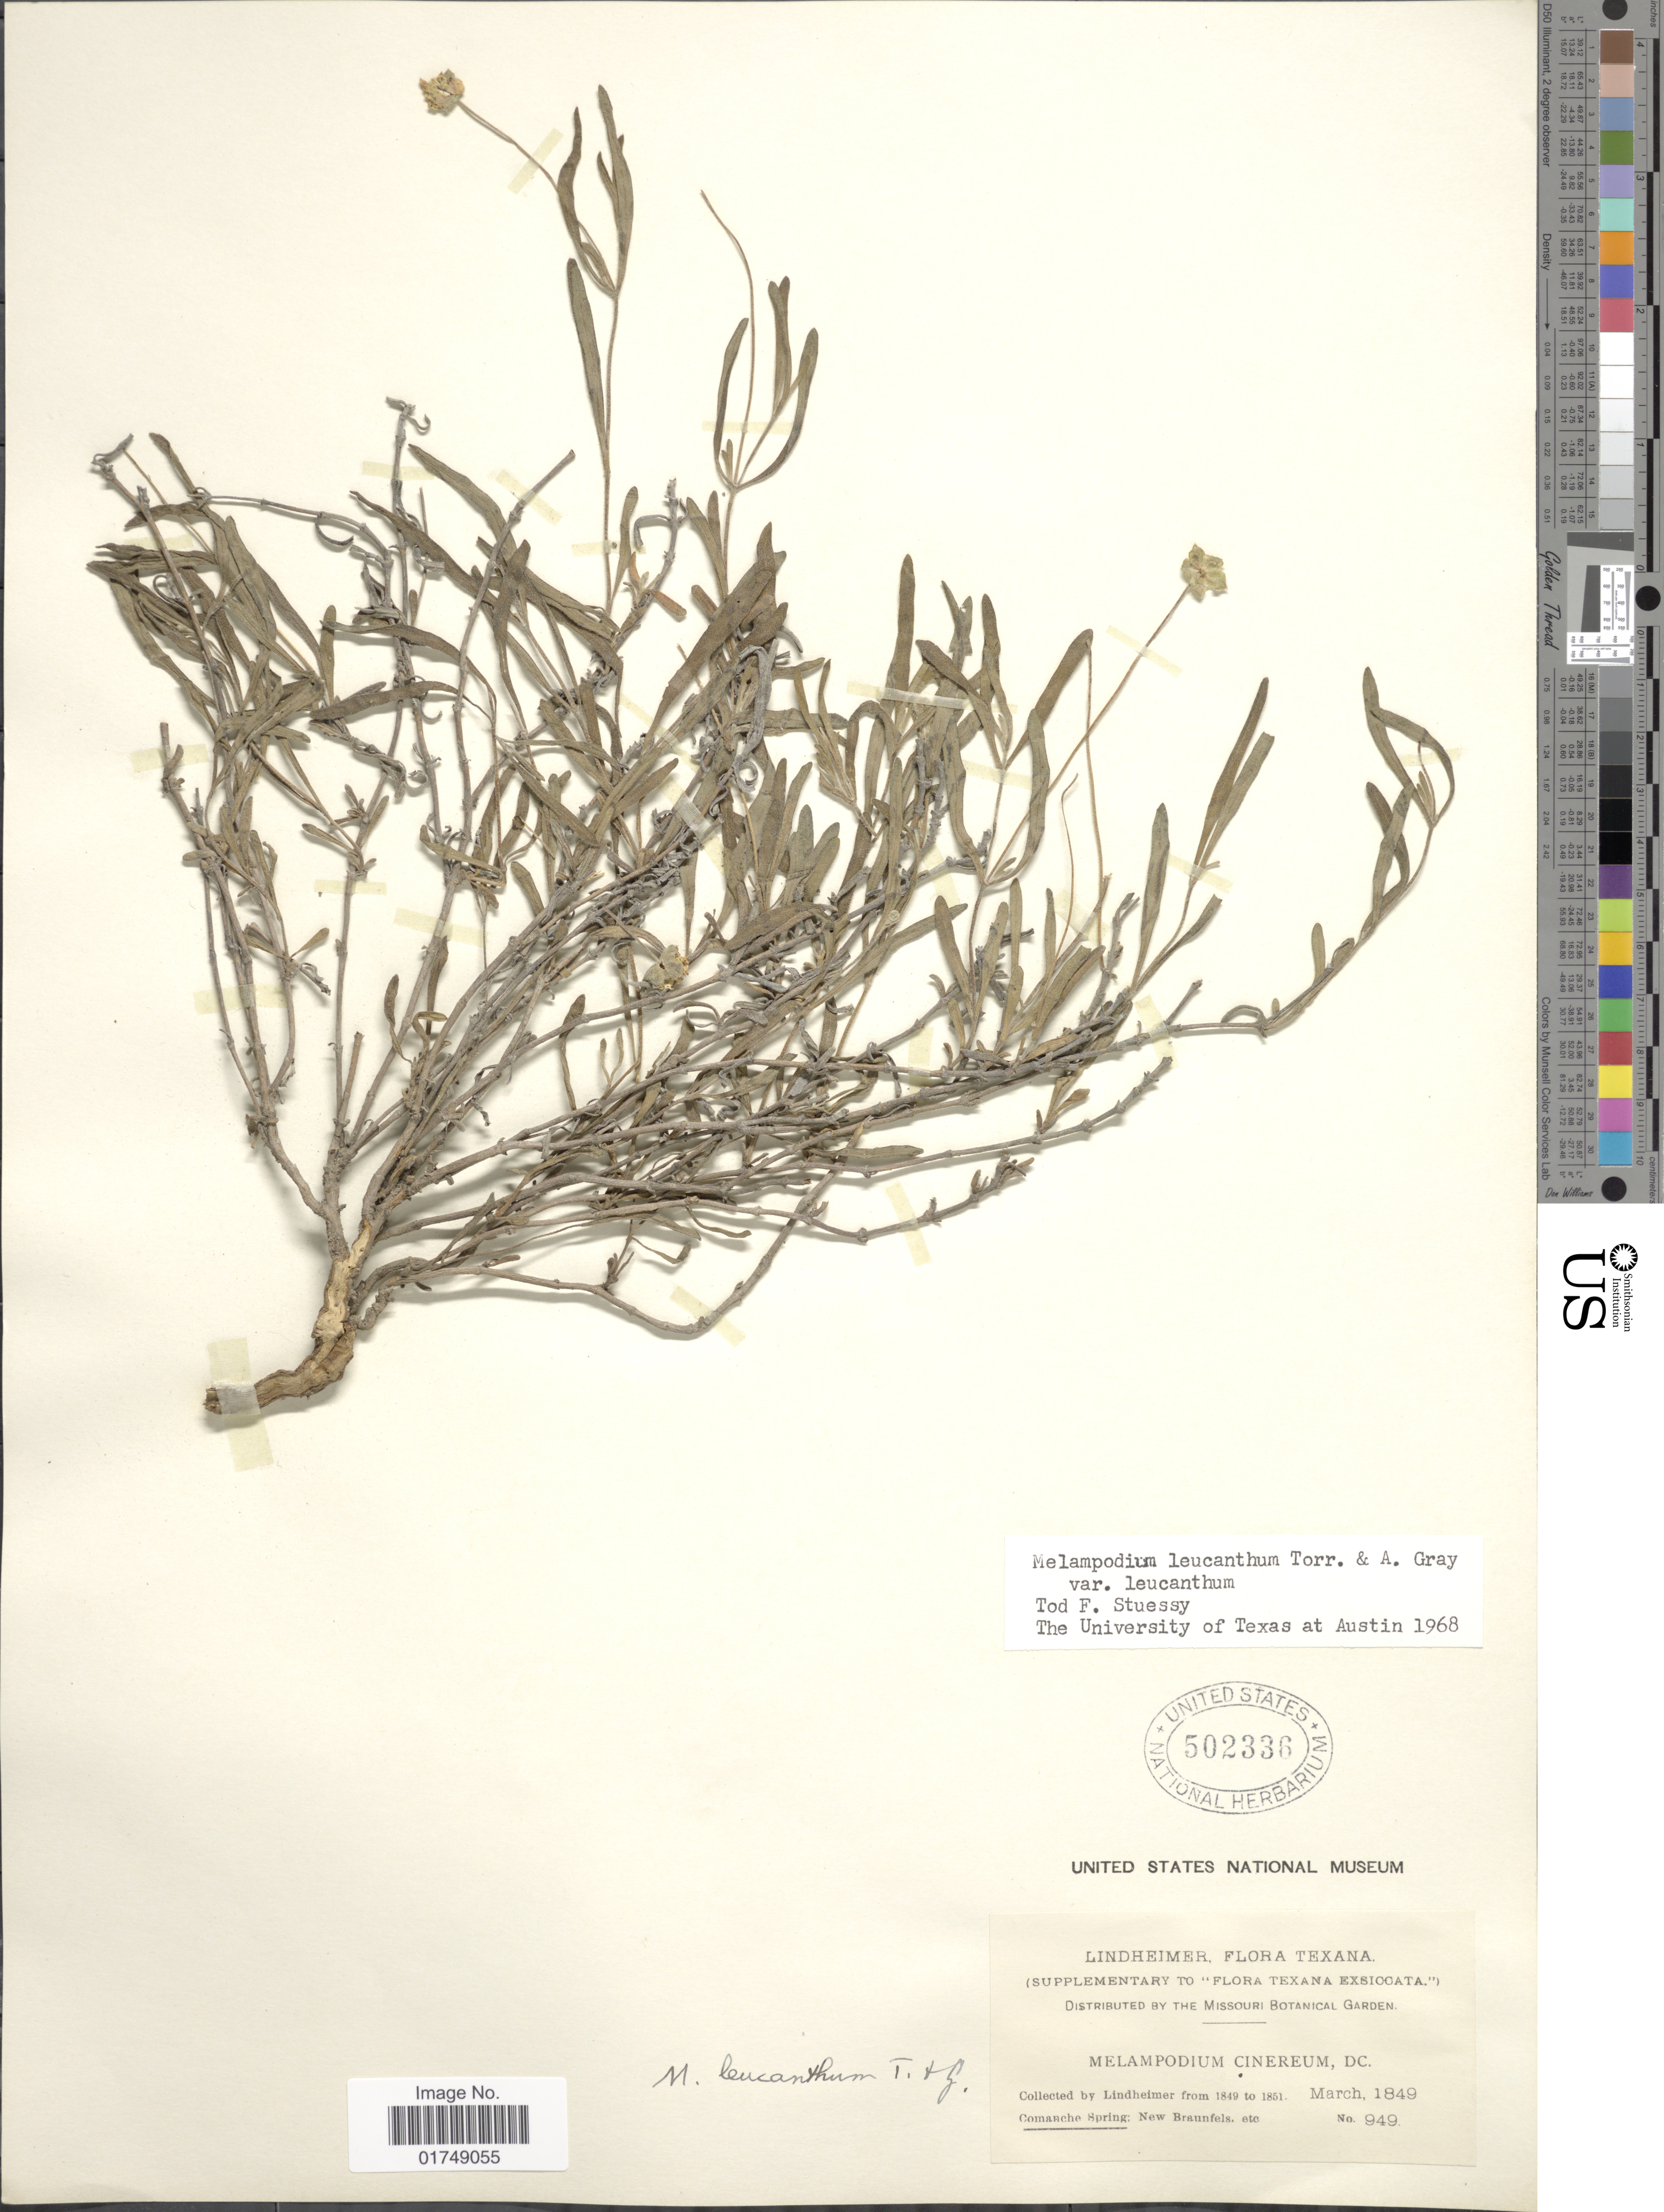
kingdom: Plantae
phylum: Tracheophyta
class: Magnoliopsida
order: Asterales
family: Asteraceae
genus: Melampodium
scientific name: Melampodium leucanthum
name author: Torr. & A. Gray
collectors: -. Lindheimer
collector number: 949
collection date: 1849-03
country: United States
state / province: Texas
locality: Comanche Spring; New Braunfels, etc.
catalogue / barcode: US 502336